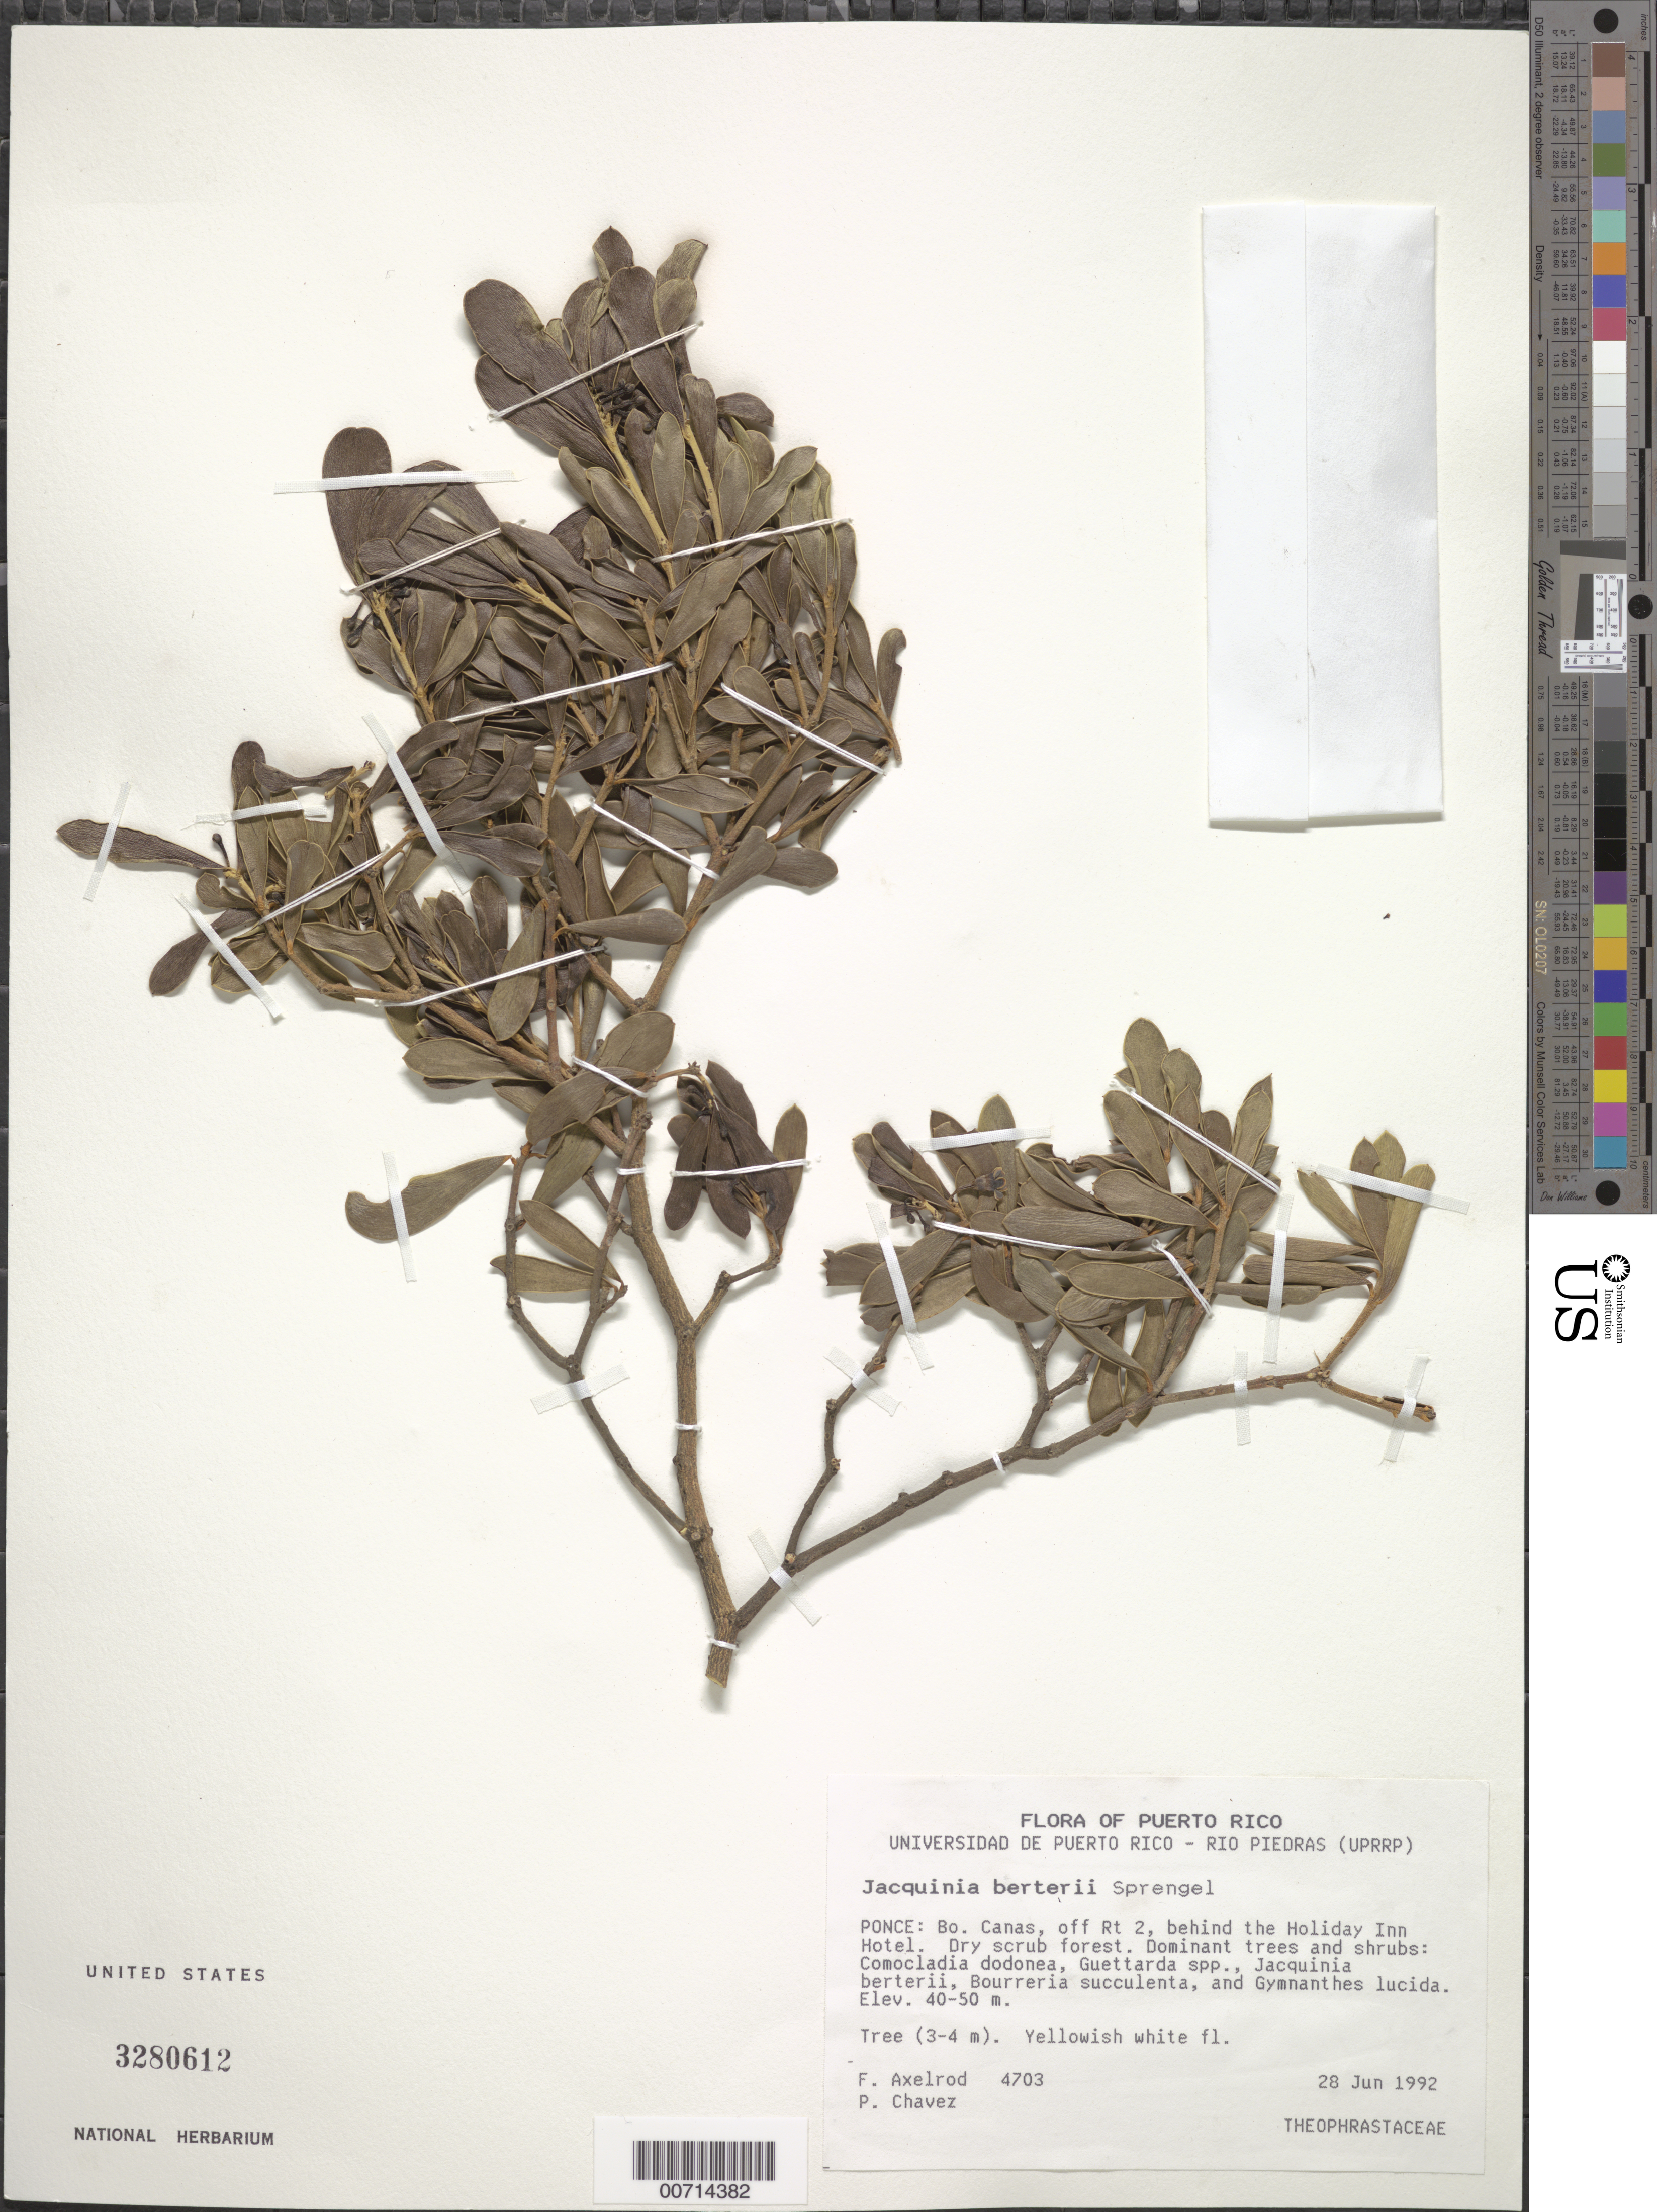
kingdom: Plantae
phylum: Tracheophyta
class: Magnoliopsida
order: Ericales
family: Primulaceae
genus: Jacquinia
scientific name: Jacquinia berteroi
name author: Spreng.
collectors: F. S. Axelrod & P. Chavez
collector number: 4703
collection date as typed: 28 Jun 1992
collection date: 1992-06-28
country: Puerto Rico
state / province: Ponce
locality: Ponce: Bo. Canas, off Rt. 2, behind the Holiday Inn Hotel.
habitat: Dry scrub forest.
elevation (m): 40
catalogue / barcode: US 3280612